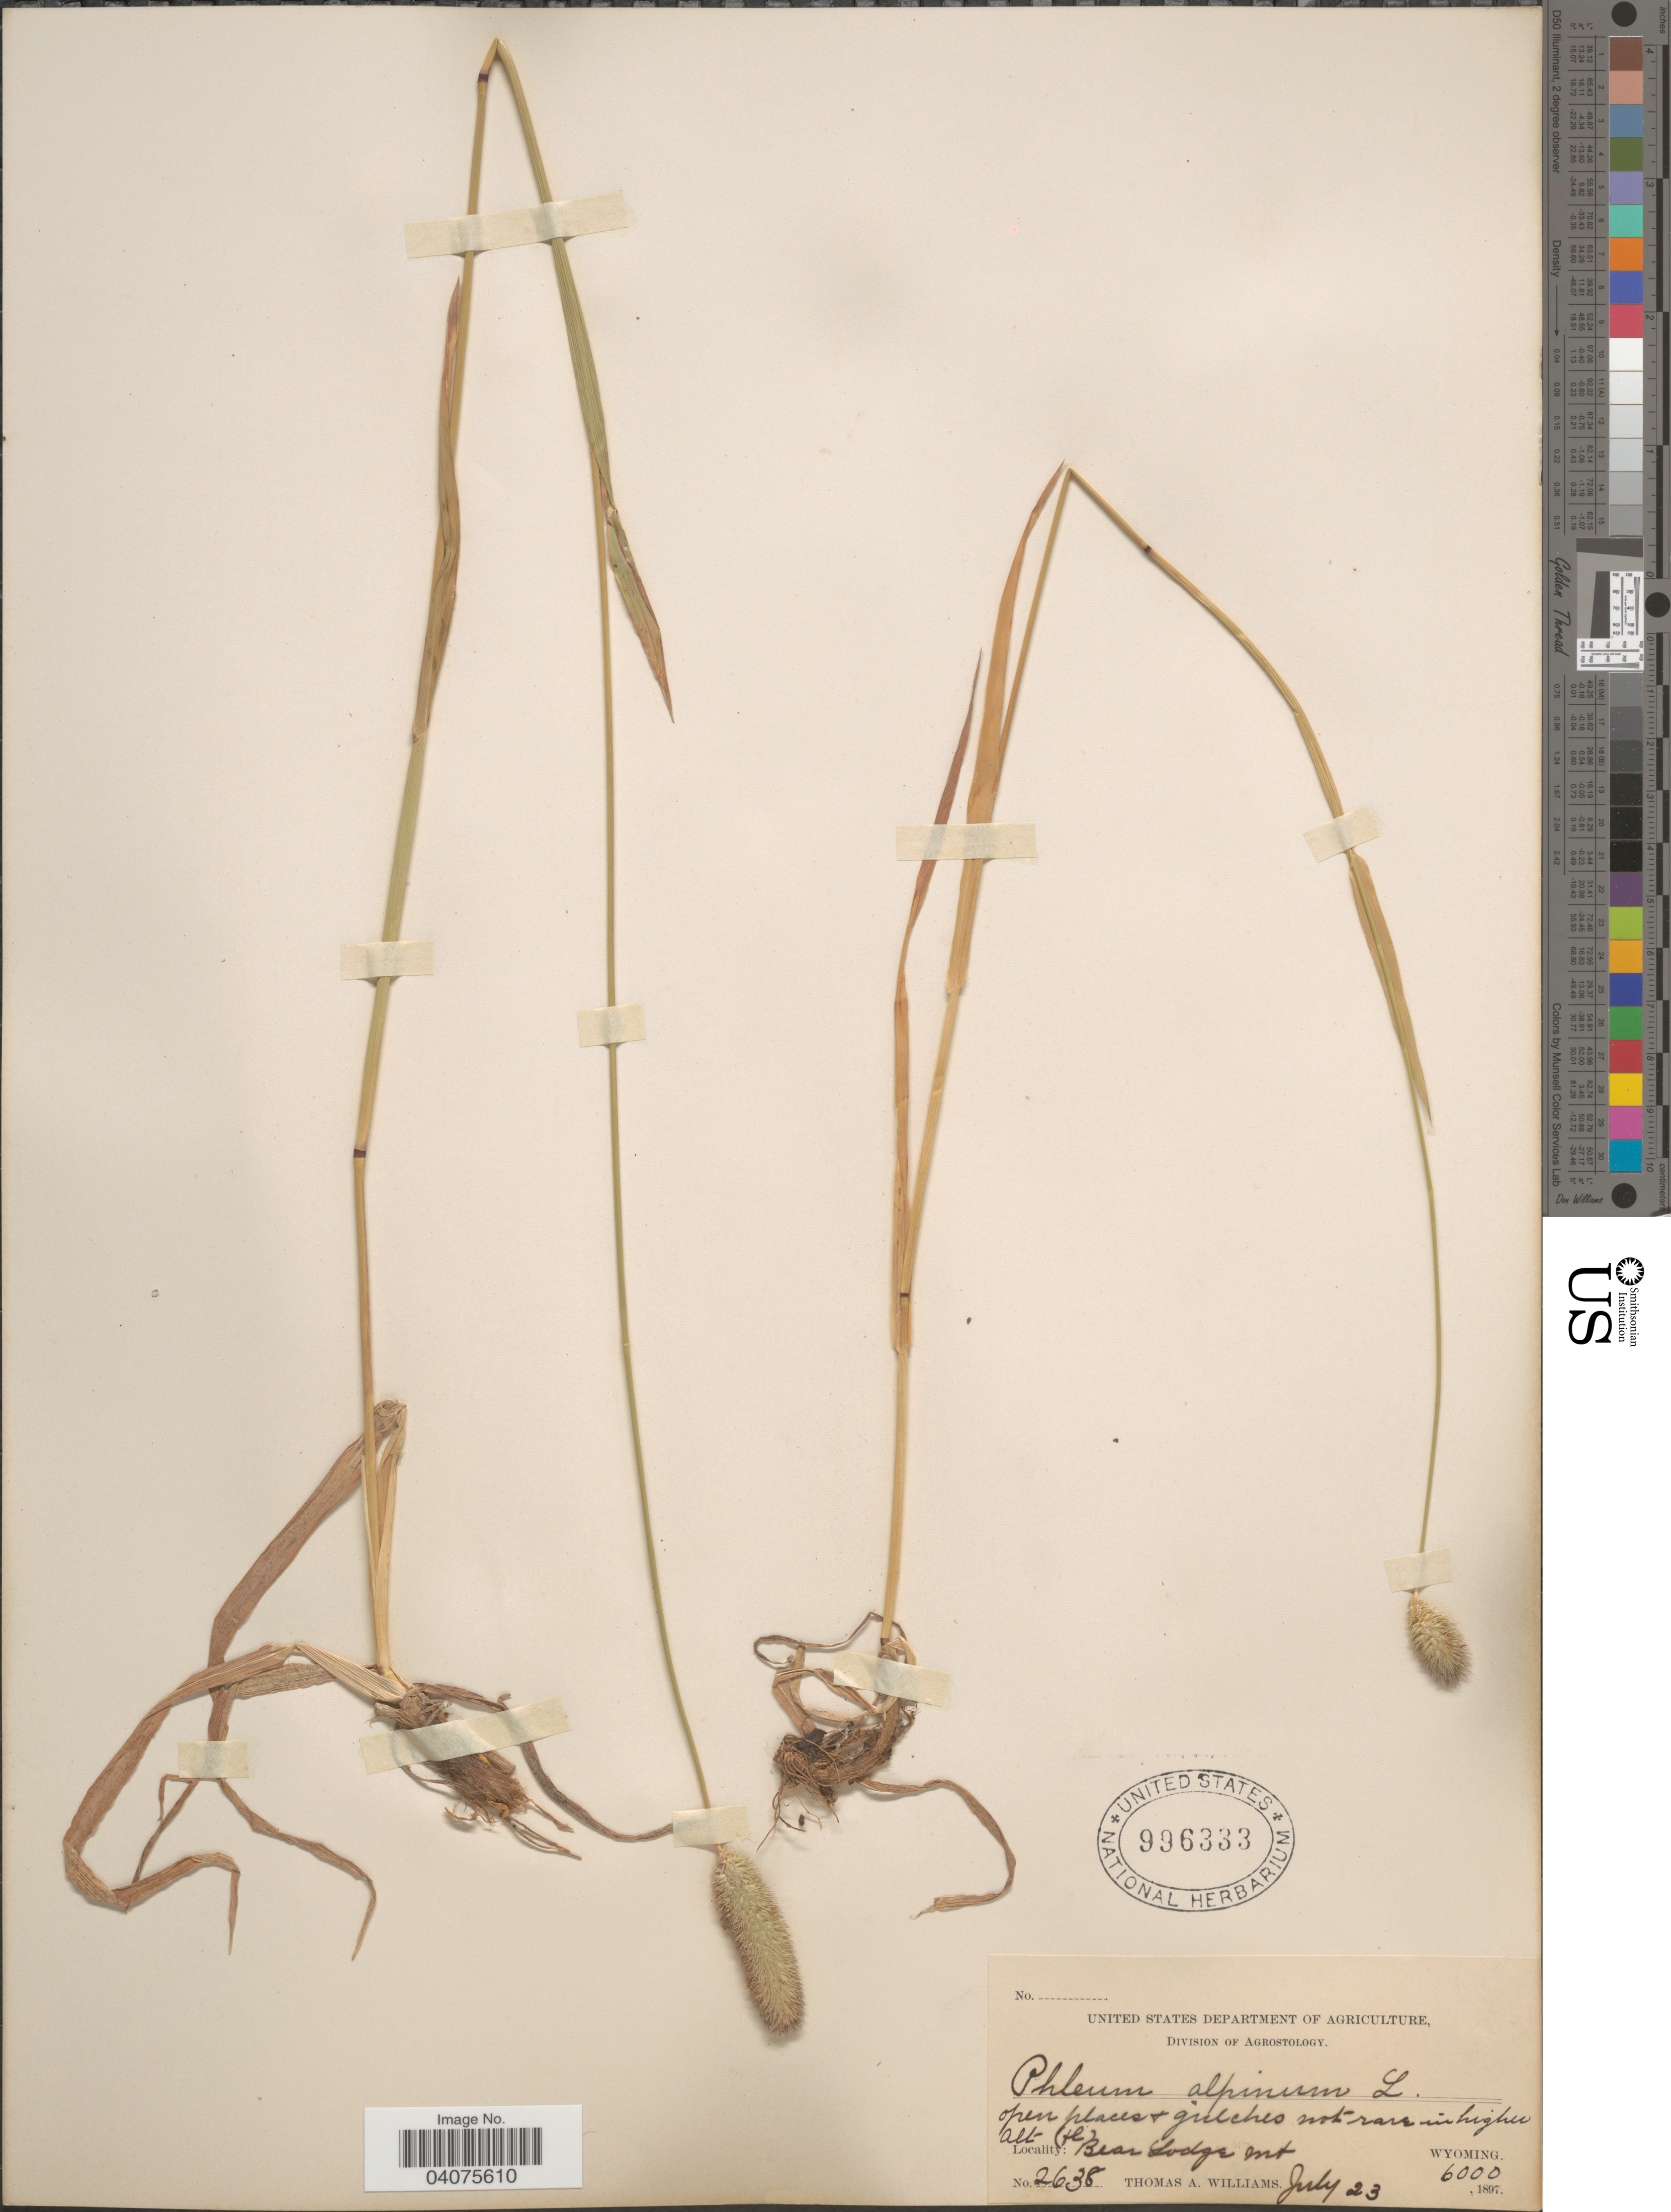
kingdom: Plantae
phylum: Tracheophyta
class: Liliopsida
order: Poales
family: Poaceae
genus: Phleum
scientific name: Phleum alpinum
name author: L.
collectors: T. A. Williams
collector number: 2638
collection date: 1897-07-23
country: United States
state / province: Wyoming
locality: Bear Lodge Mt.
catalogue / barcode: US 996333